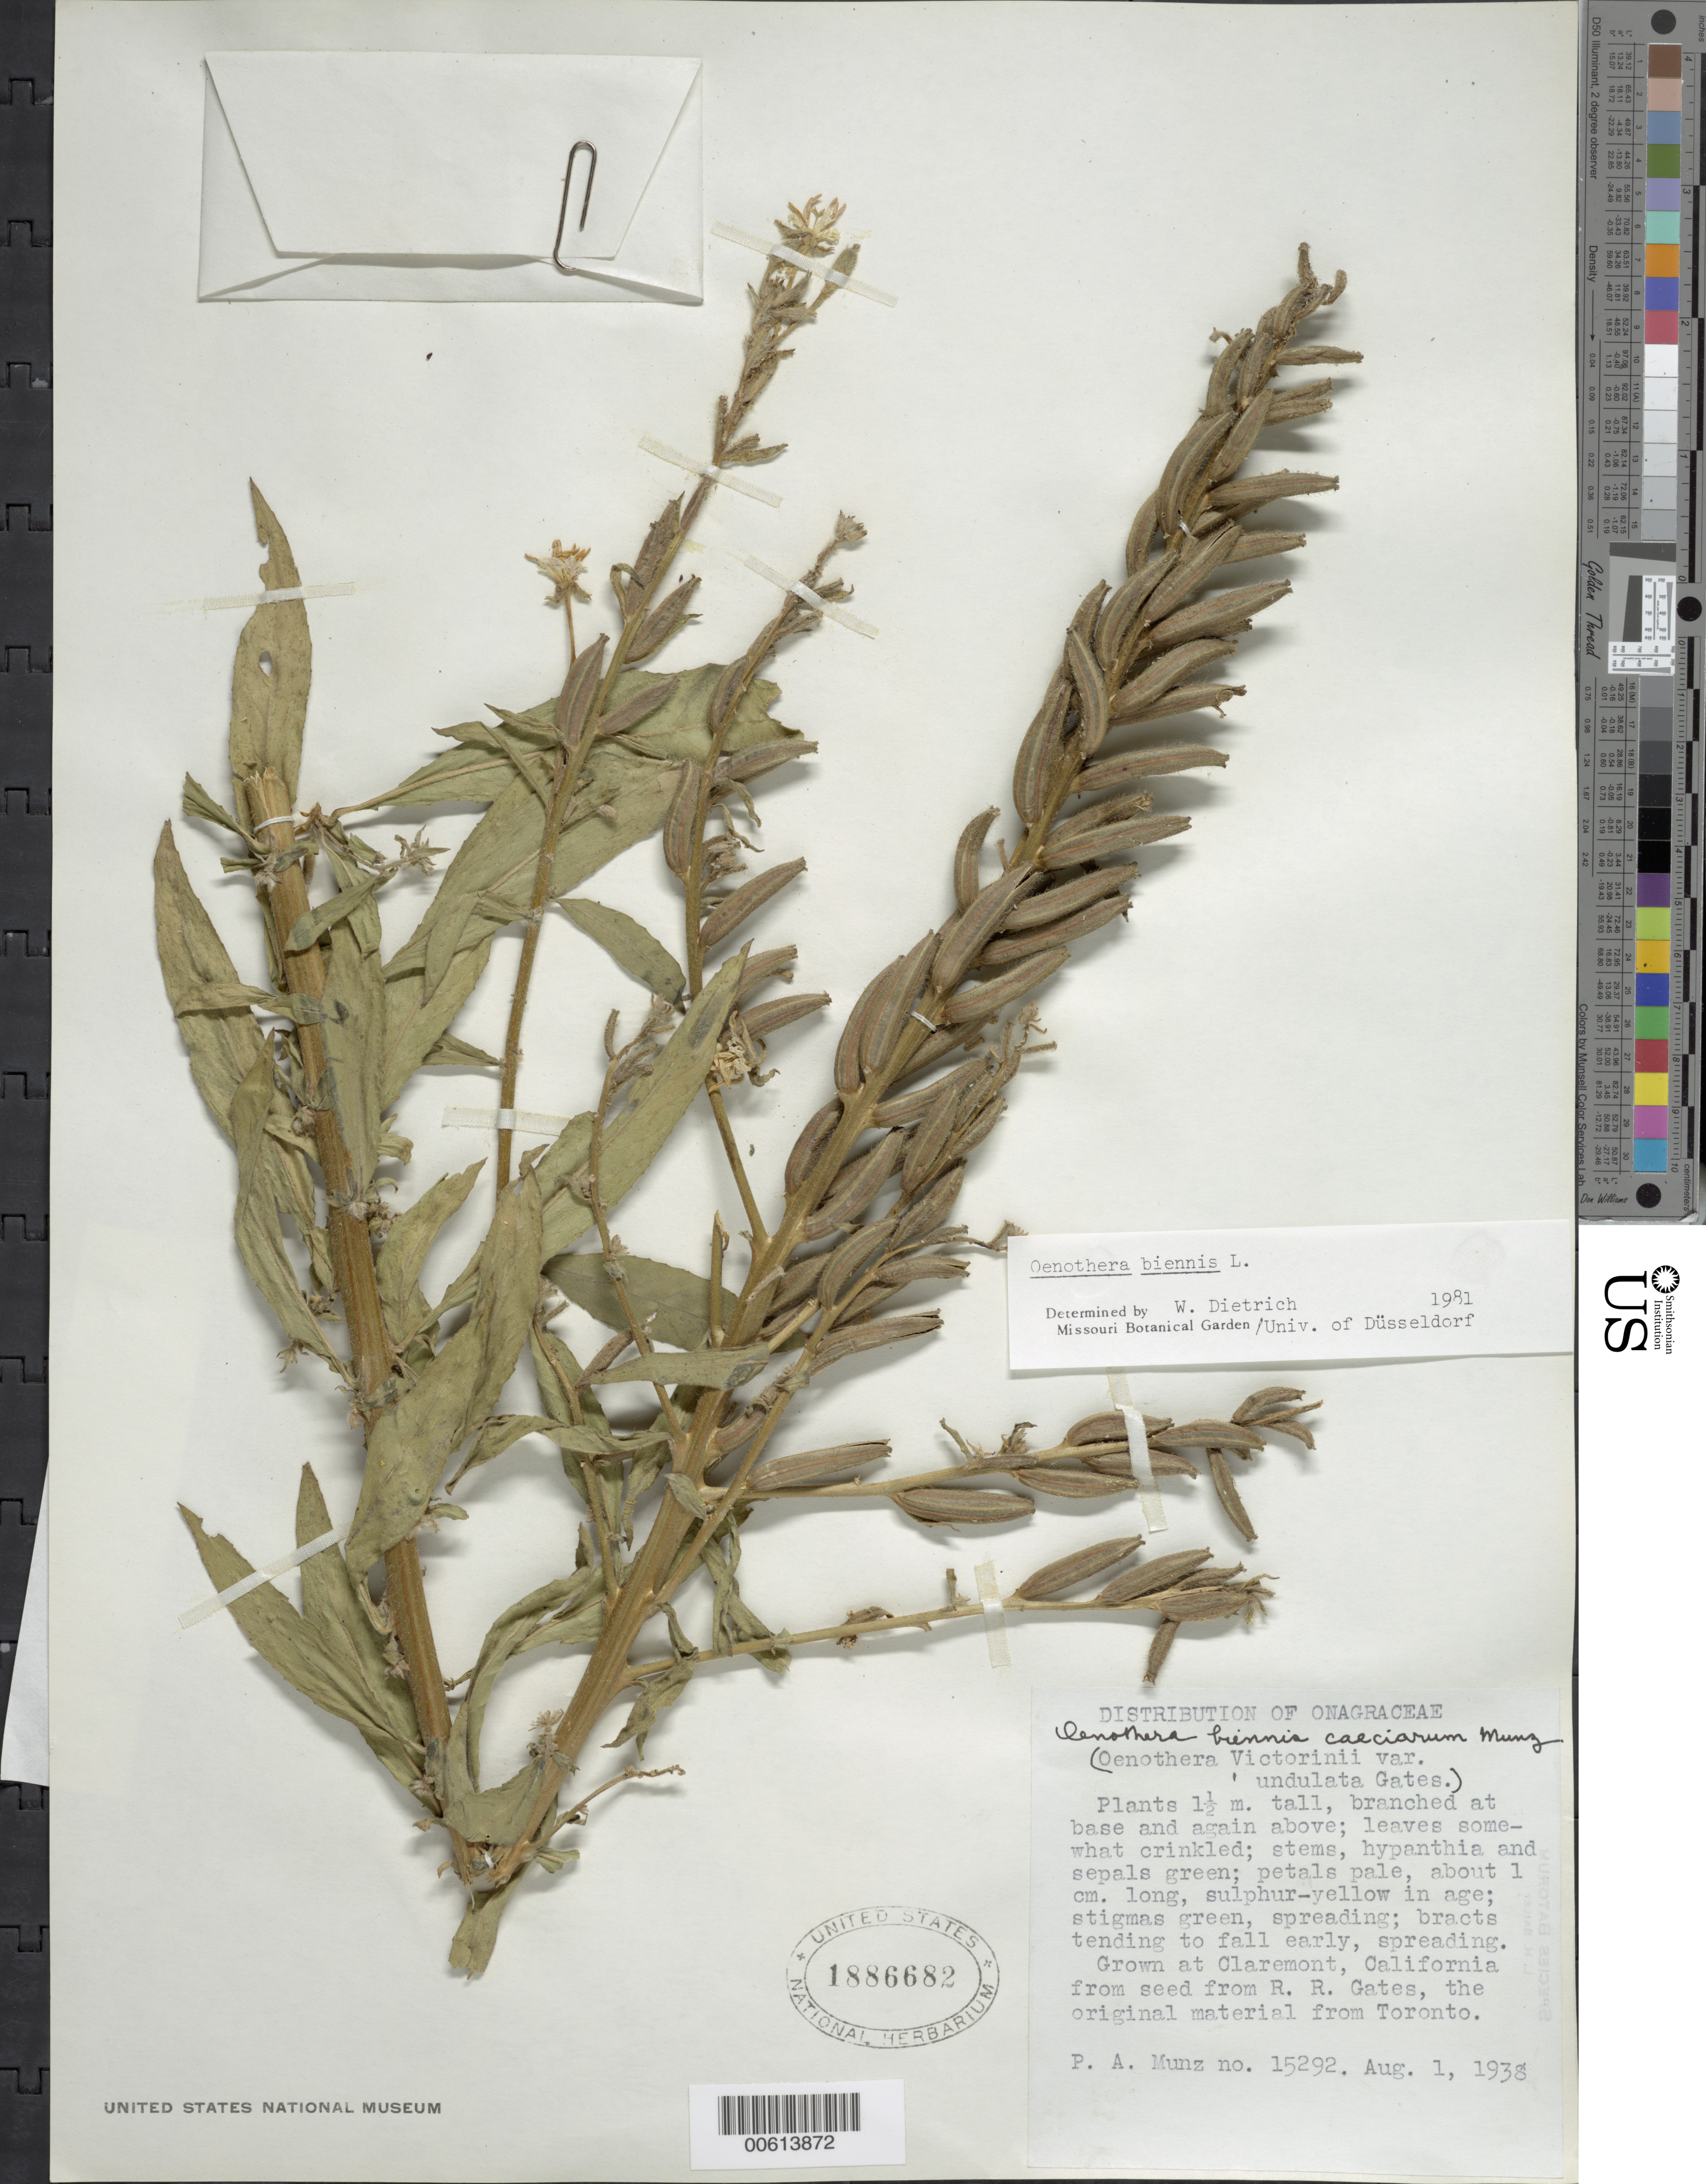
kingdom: Plantae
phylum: Tracheophyta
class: Magnoliopsida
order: Myrtales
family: Onagraceae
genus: Oenothera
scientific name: Oenothera biennis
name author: L.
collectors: P. A. Munz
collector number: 15292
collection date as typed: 01 Aug 1938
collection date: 1938-08-01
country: United States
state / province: California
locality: Claremont, Pomona College Herbarium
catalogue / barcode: US 1886682